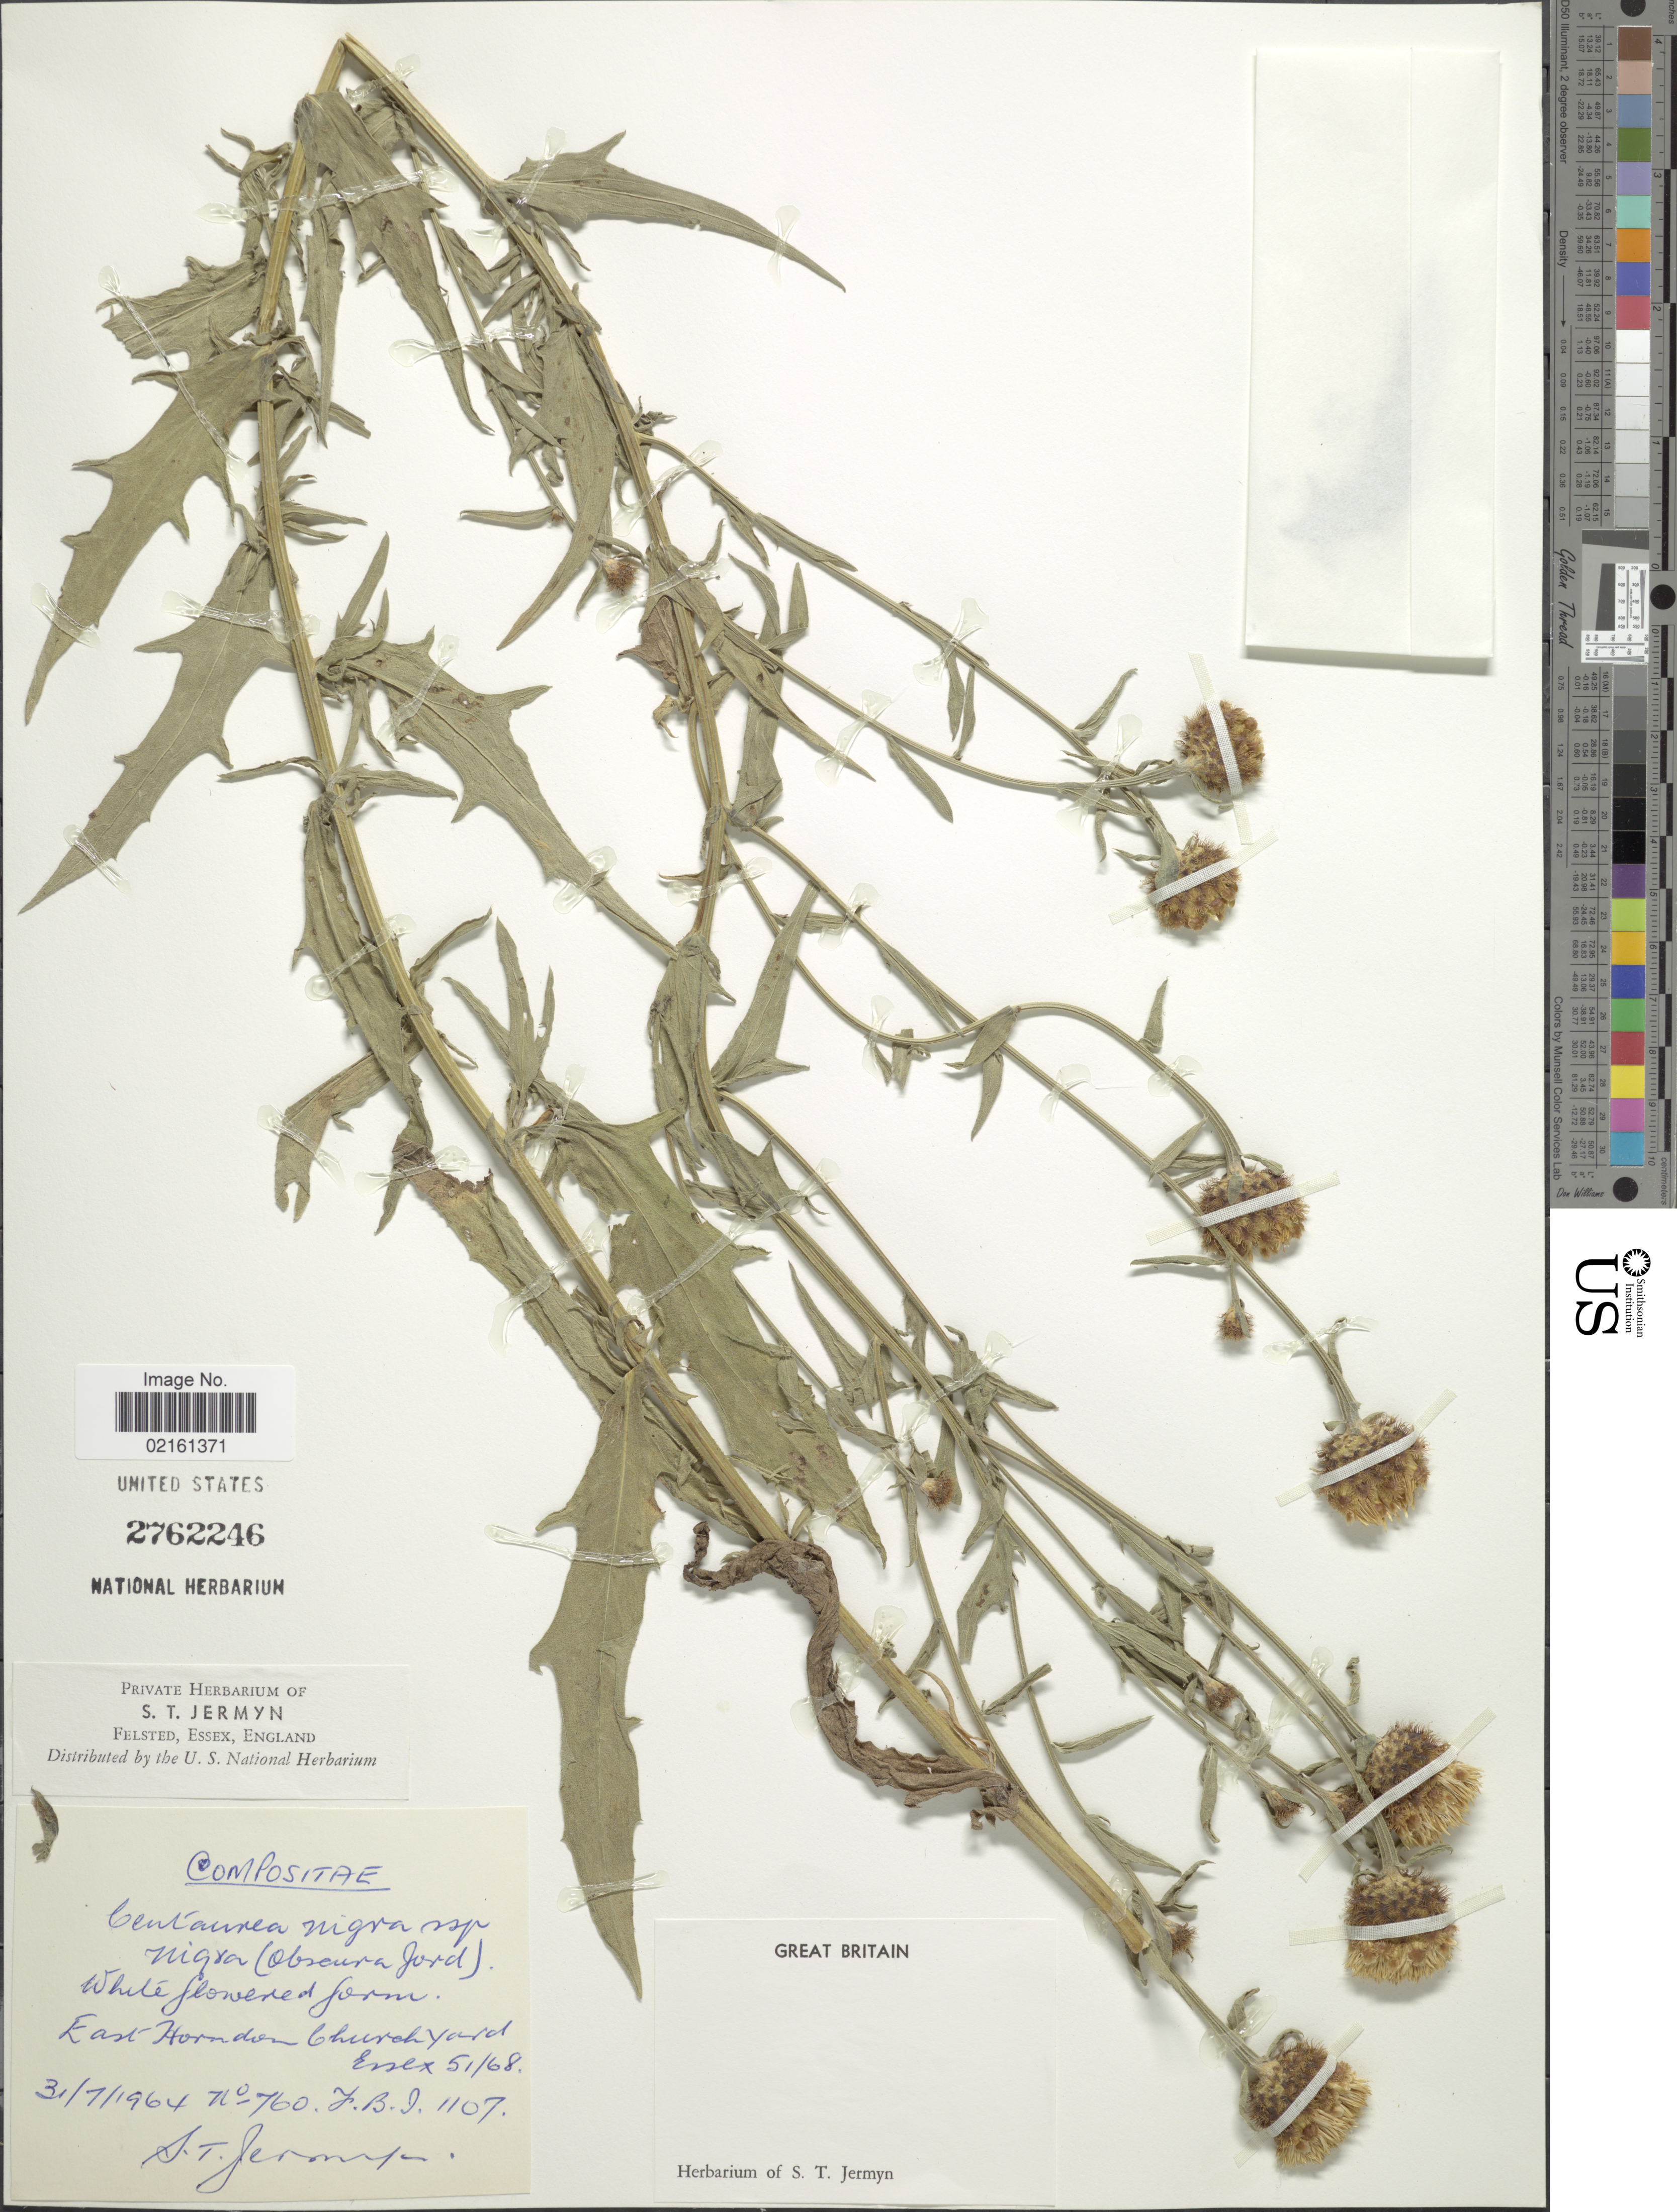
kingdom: Plantae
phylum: Tracheophyta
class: Magnoliopsida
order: Asterales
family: Asteraceae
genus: Centaurea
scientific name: Centaurea nigra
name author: L.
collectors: S. Jermyn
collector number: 760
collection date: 1964-07-31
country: United Kingdom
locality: Great Britain, East Horndon Church Yard, Essex 51/68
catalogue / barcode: US 2762246